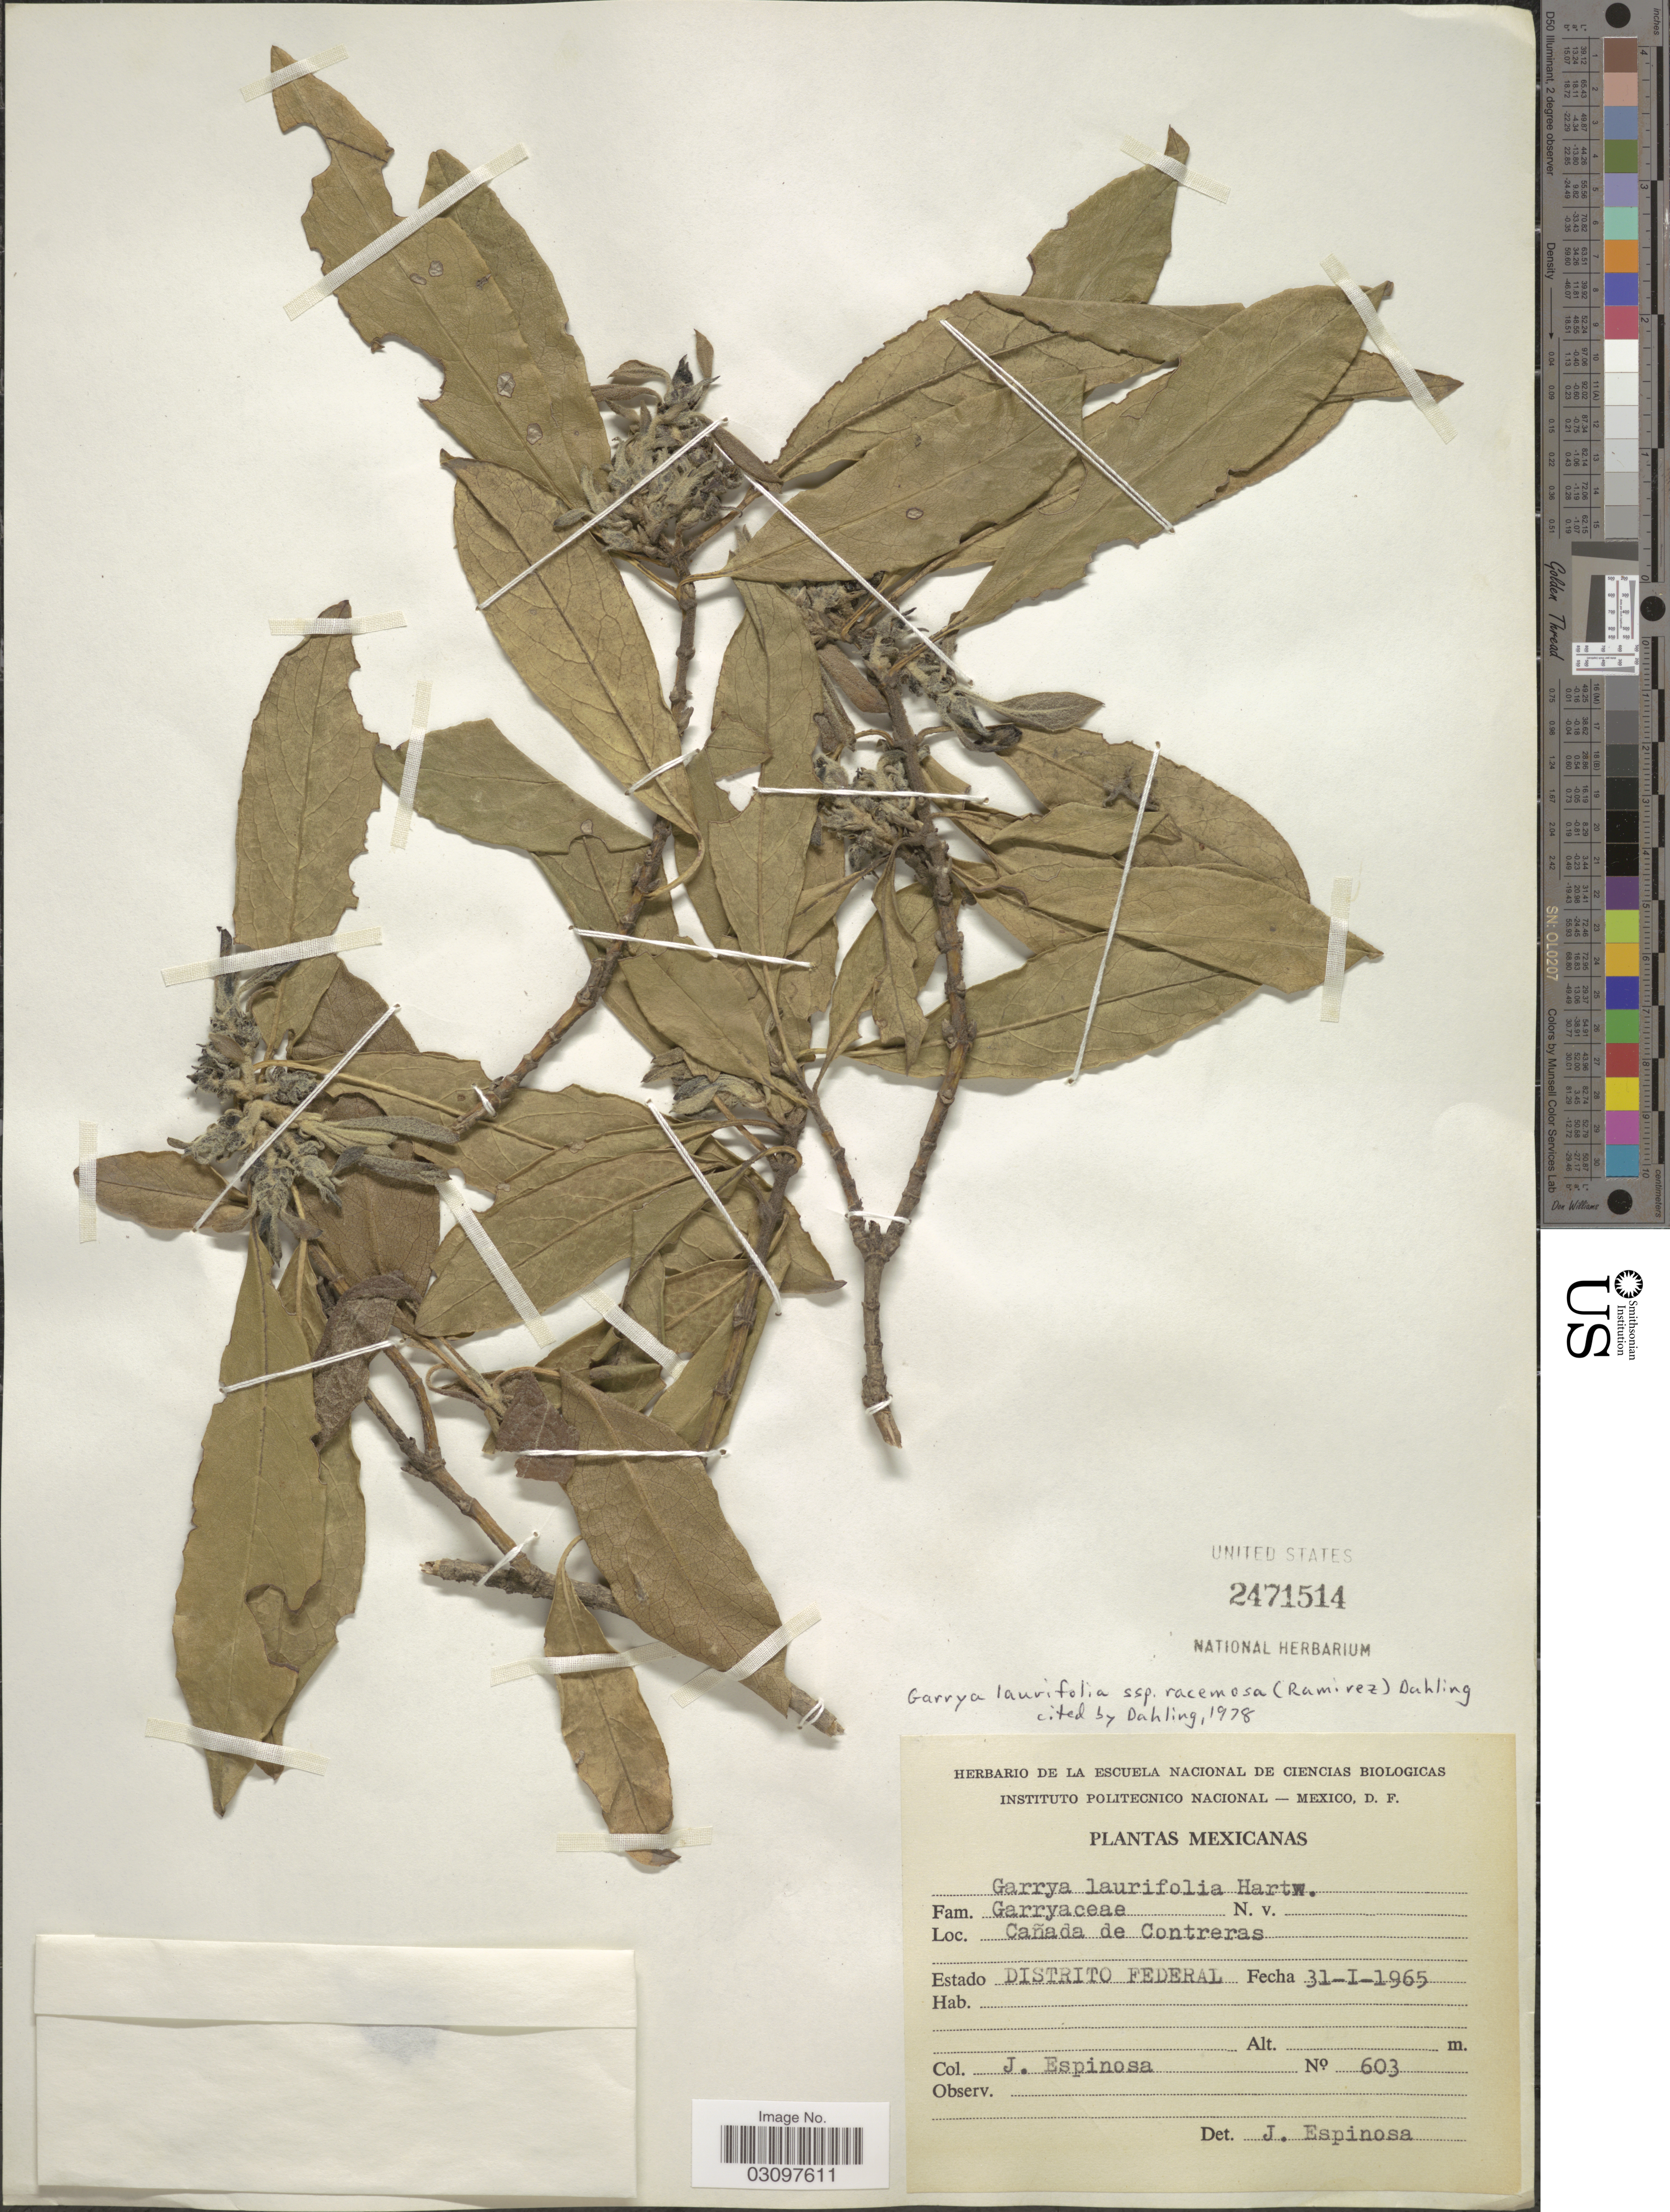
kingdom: Plantae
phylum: Tracheophyta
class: Magnoliopsida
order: Garryales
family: Garryaceae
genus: Garrya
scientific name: Garrya laurifolia subsp. racemosa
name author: (Ramírez) Dahling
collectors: J. Espinosa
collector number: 603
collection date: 1965-01-31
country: Mexico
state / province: Distrito Federal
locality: Cañada de Contreras.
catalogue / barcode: US 2471514